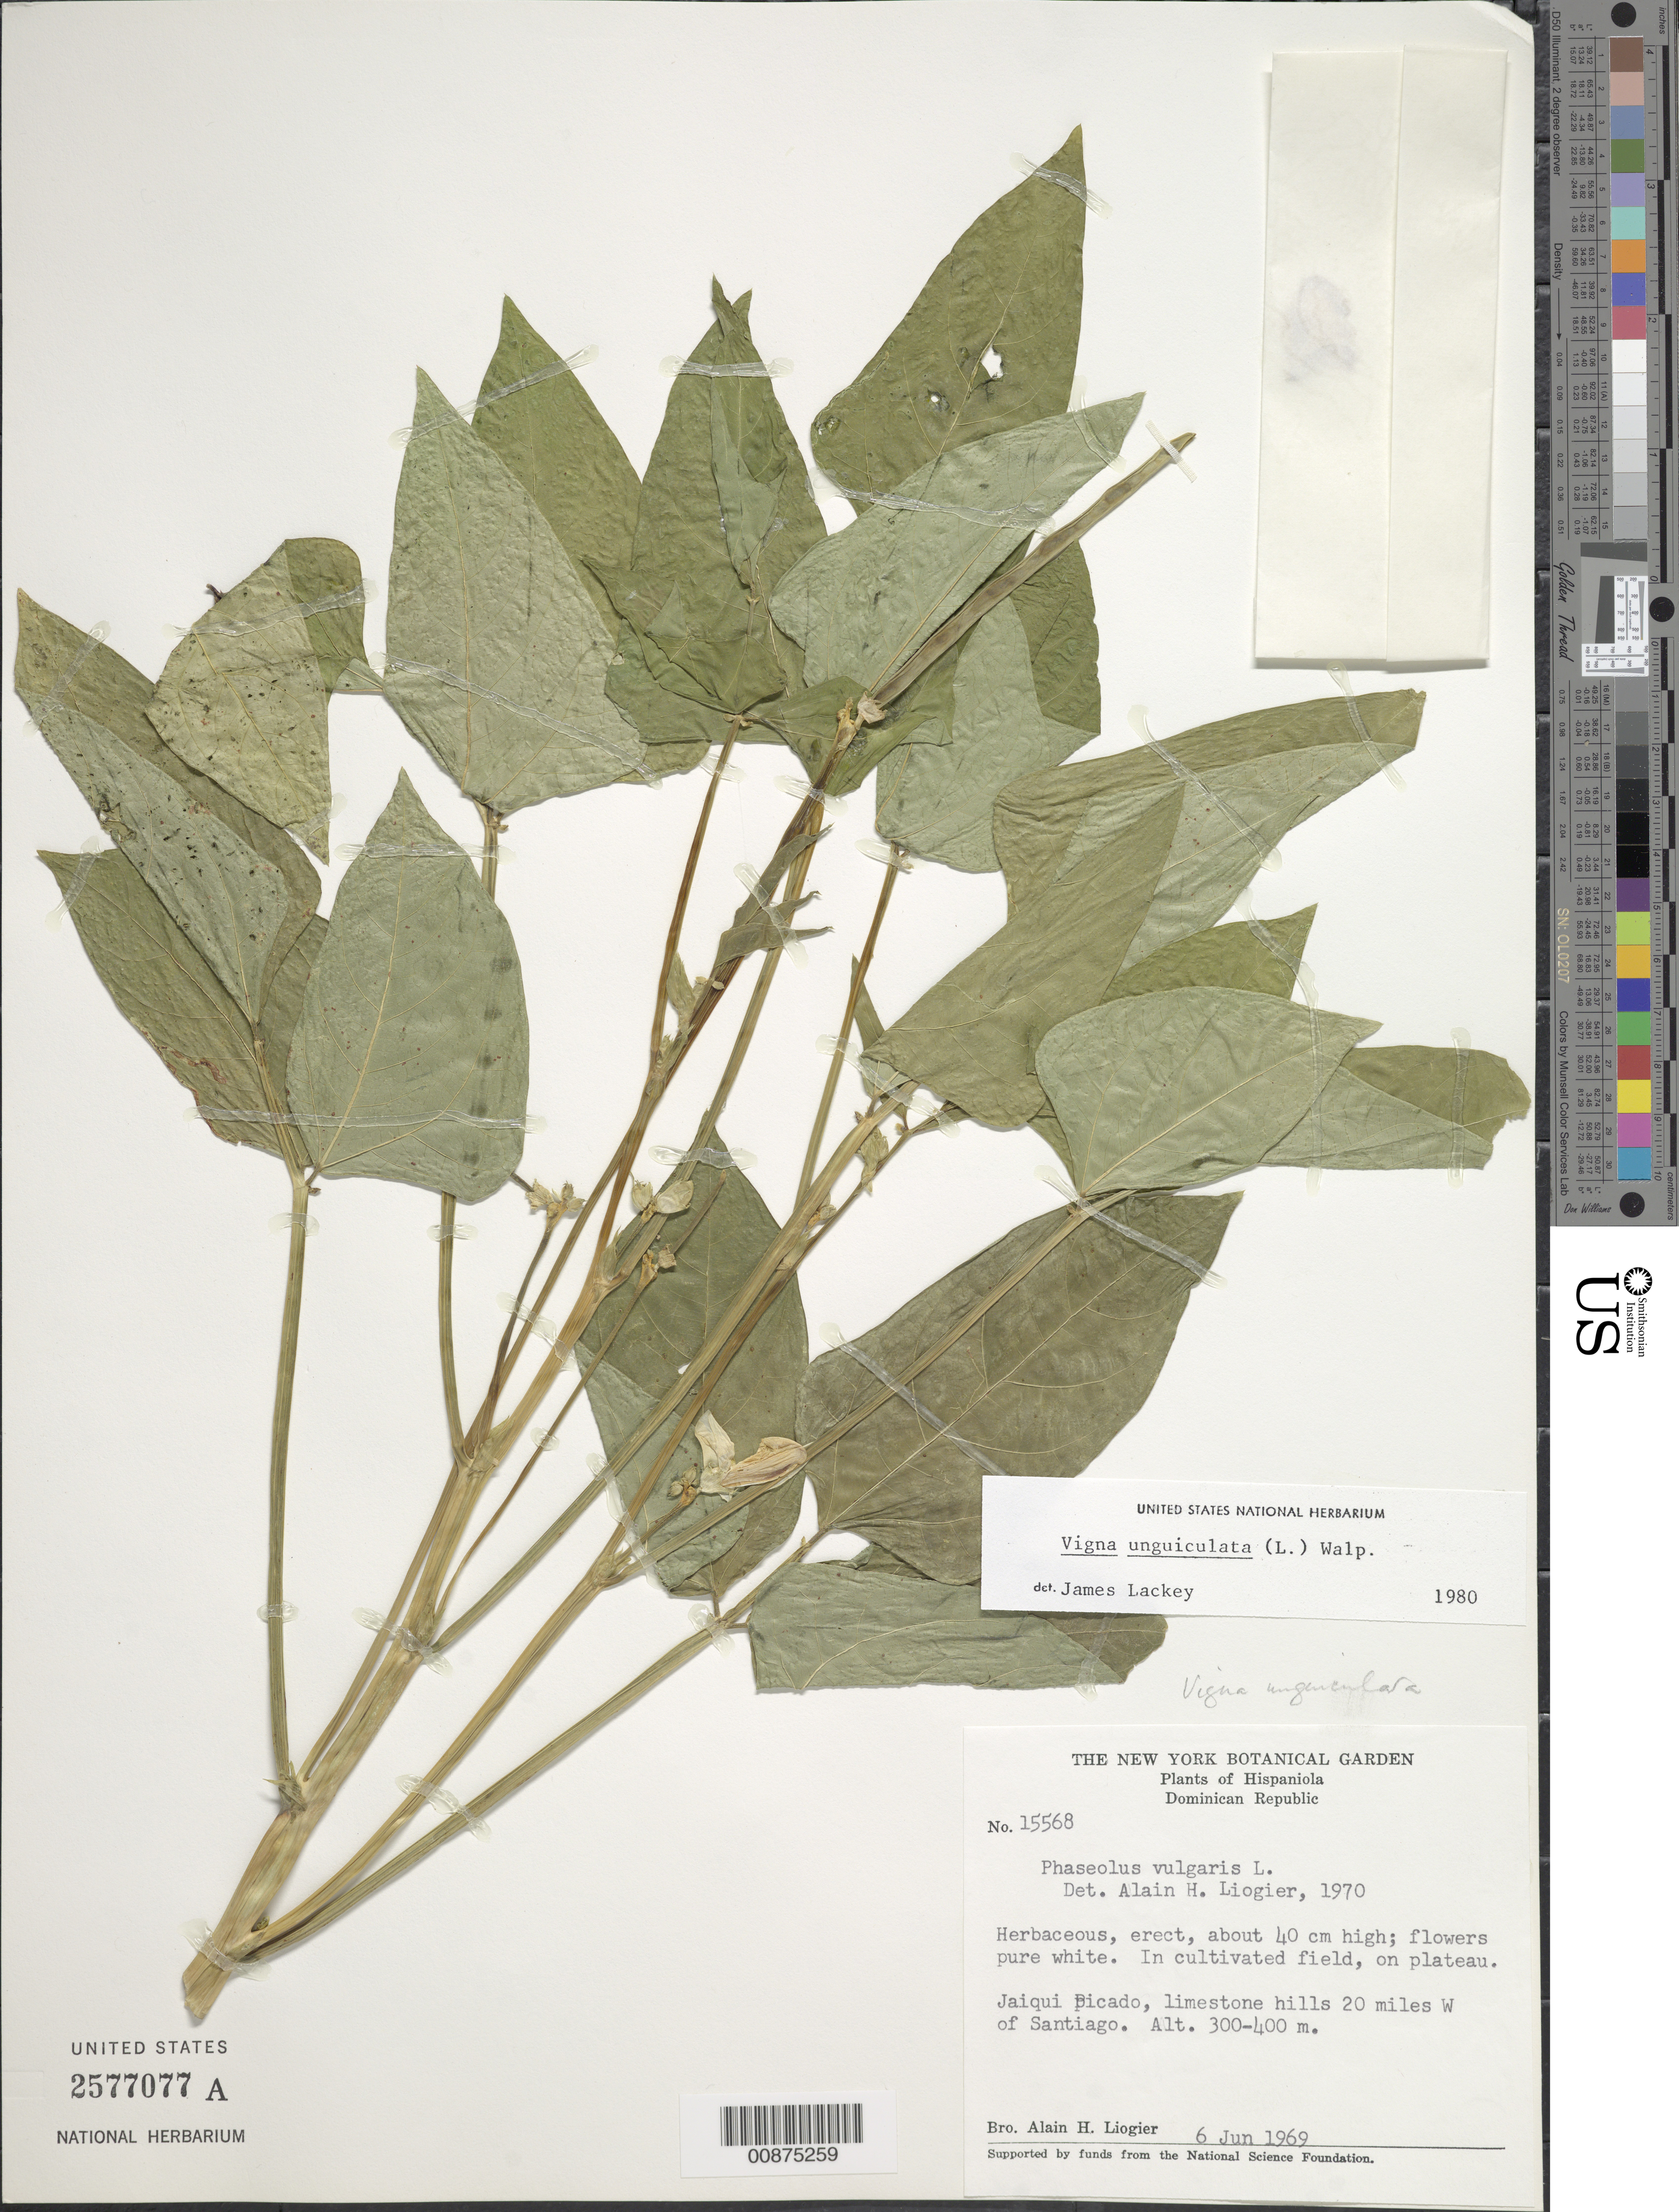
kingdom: Plantae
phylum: Tracheophyta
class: Magnoliopsida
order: Fabales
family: Fabaceae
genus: Vigna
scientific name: Vigna unguiculata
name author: (L.) Walp.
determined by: Lackey, J.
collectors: A. H. Liogier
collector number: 15568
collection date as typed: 06 Jun 1969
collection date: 1969-06-06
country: Dominican Republic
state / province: Santiago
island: Hispaniola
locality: Jaiquí Picado, limestone hills 20 miles W of Santiago.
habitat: In cultivated field, on plateau.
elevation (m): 300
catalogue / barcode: US 2577077A